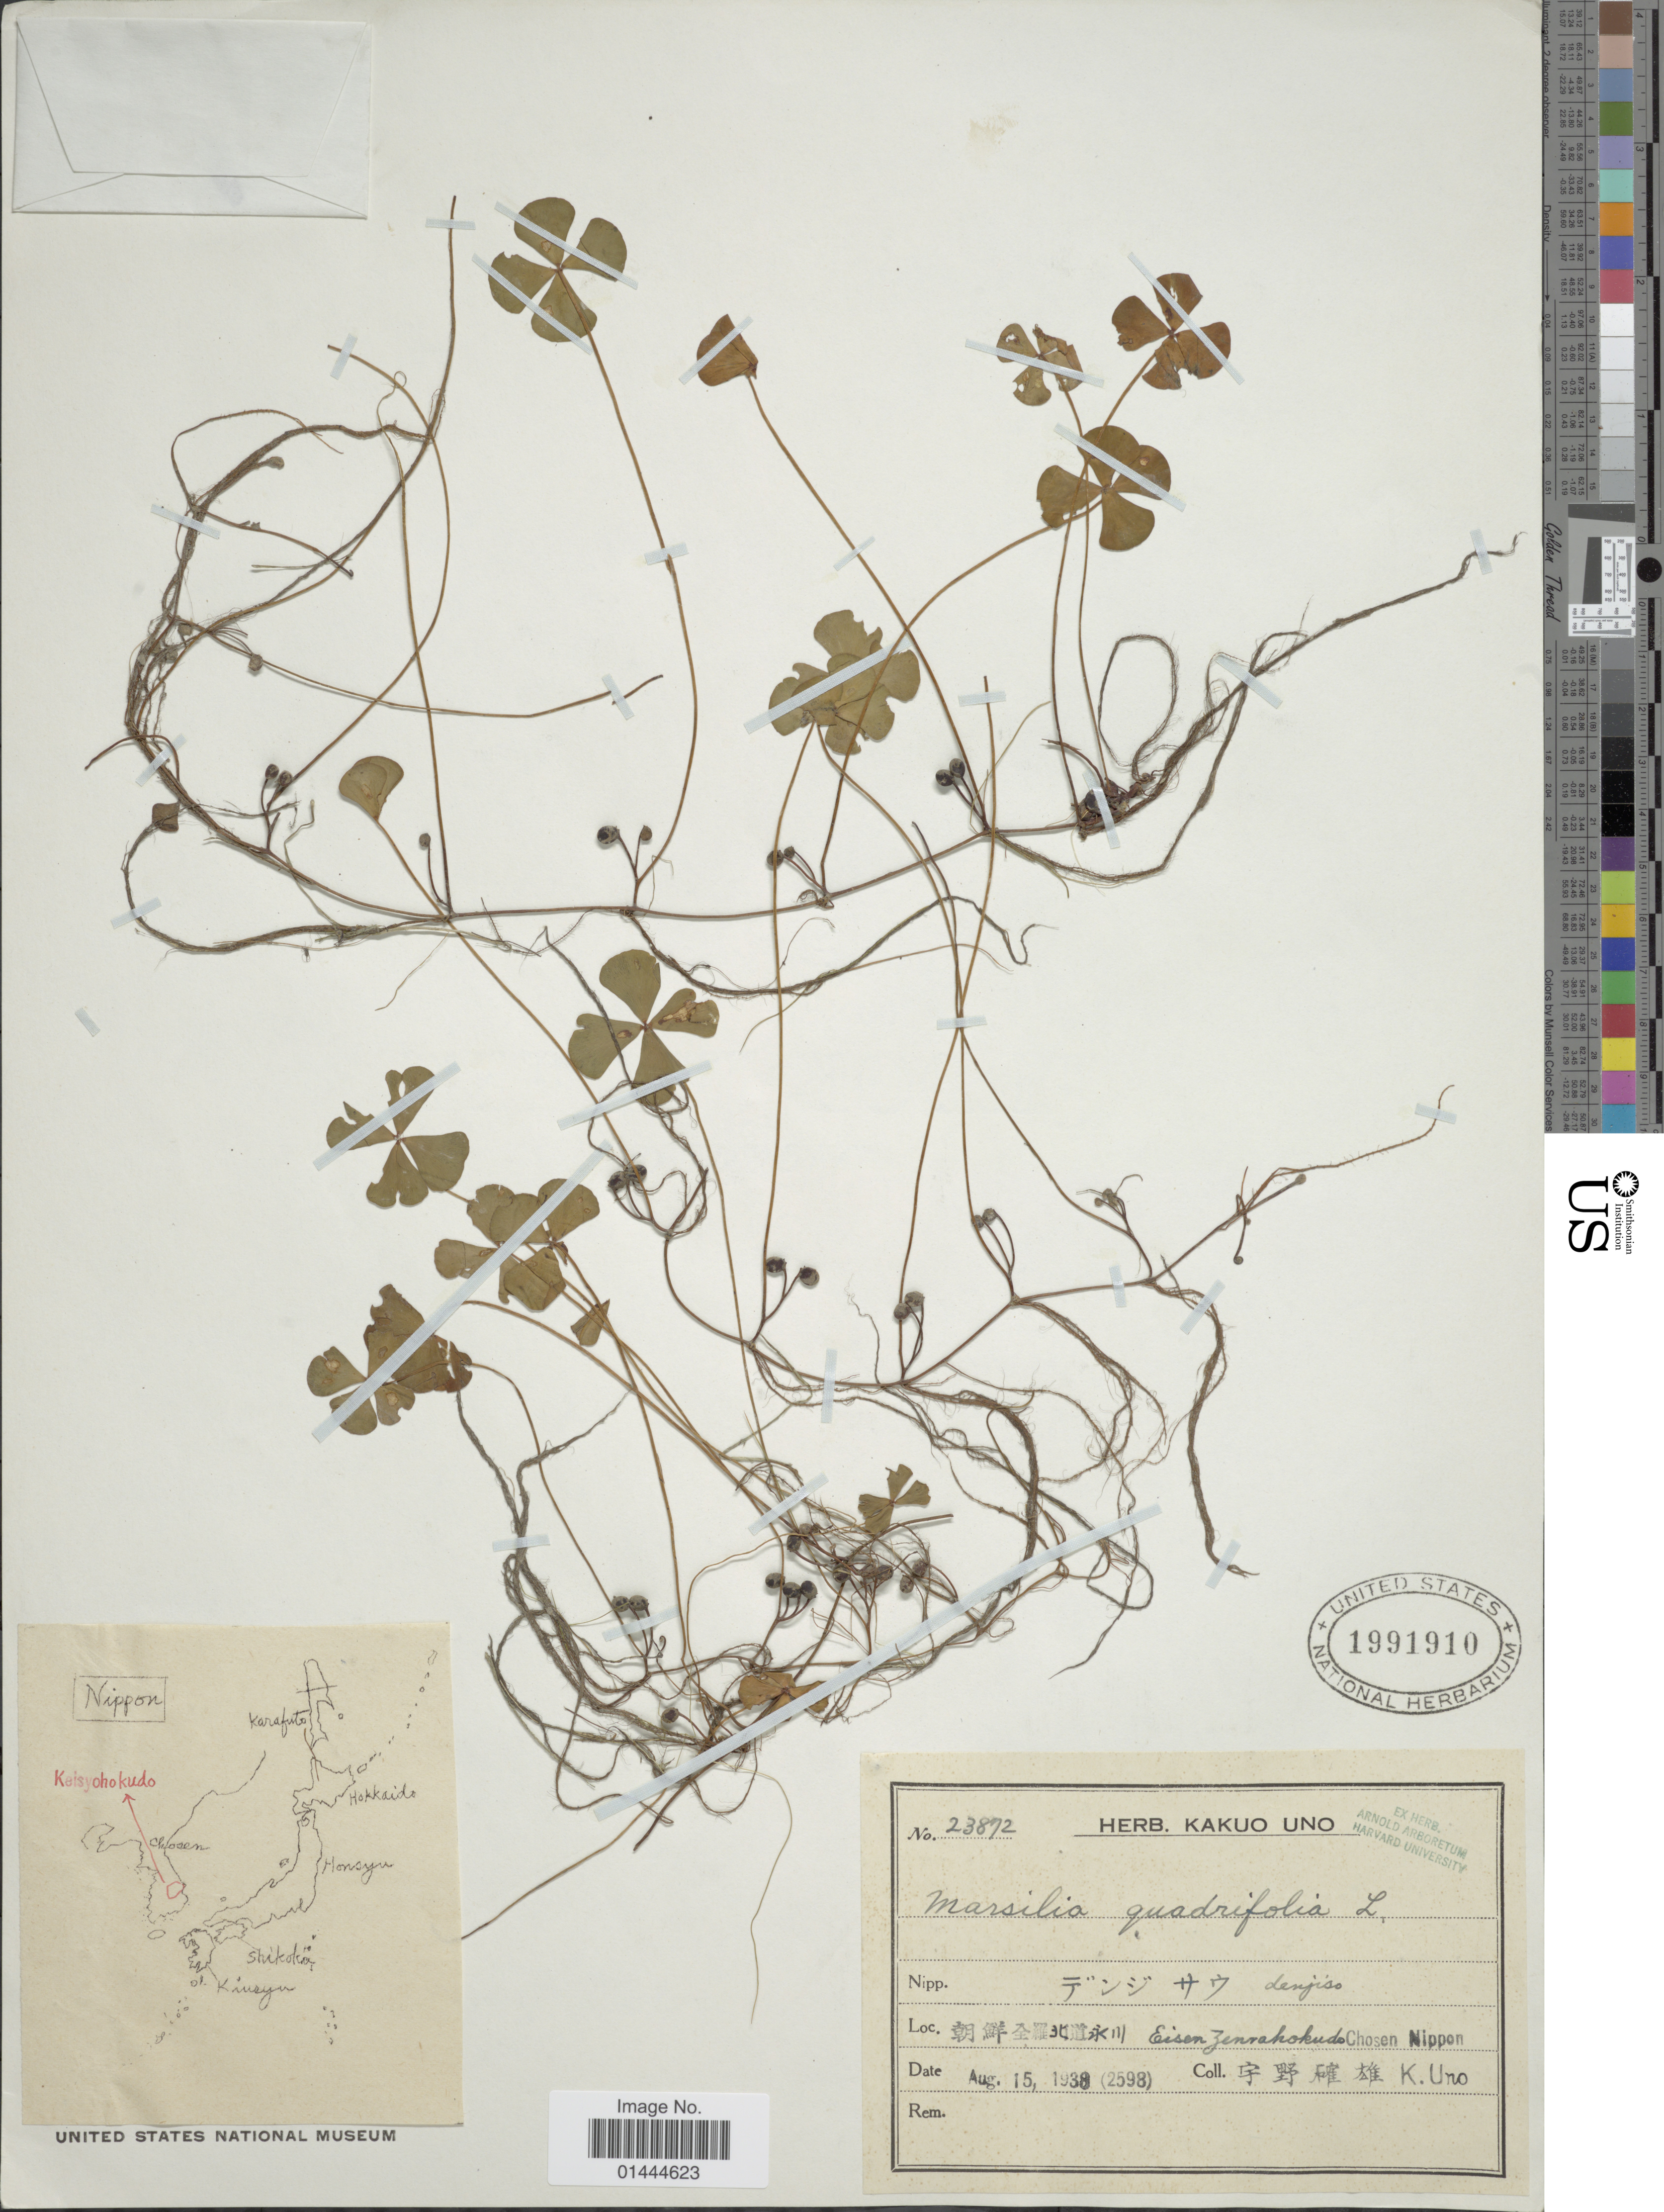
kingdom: Plantae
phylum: Tracheophyta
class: Polypodiopsida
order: Salviniales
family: Marsileaceae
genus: Marsilea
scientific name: Marsilea quadrifolia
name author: L.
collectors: K. Uno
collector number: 2598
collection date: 1938-08-15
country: Japan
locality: Eisen Zenrahokudo, Chosen Nippon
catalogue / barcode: US 1991910